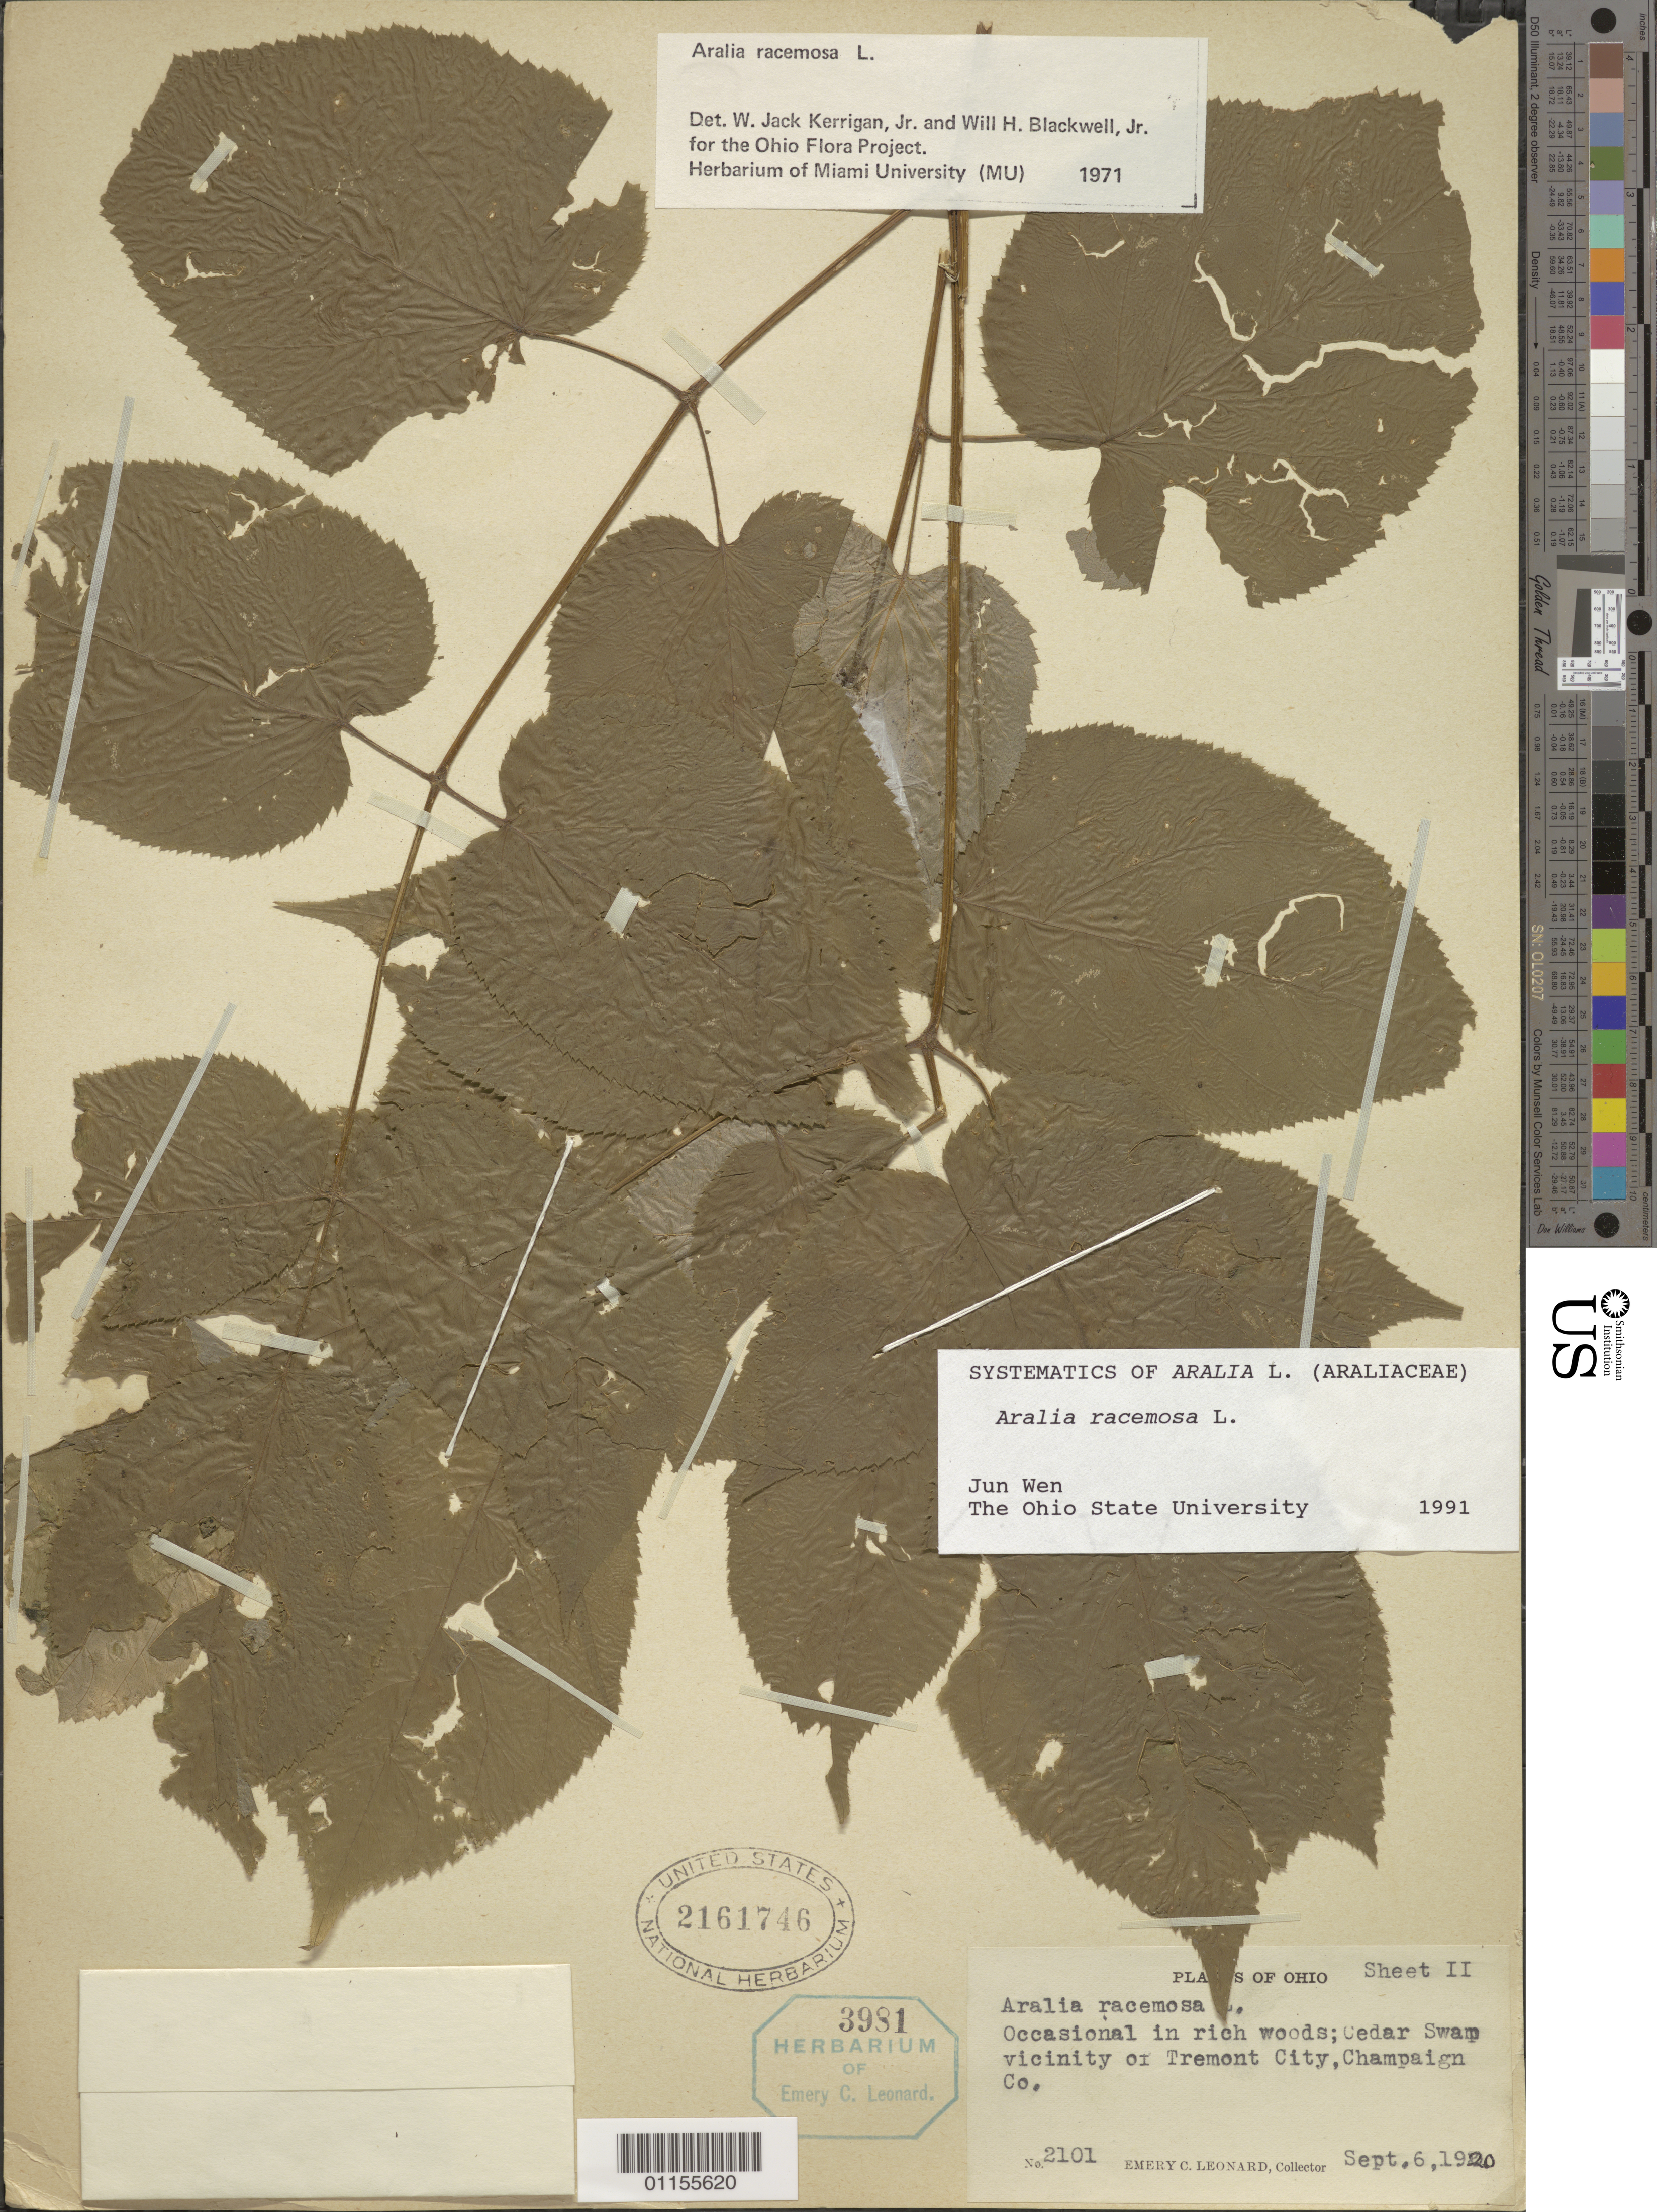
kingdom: Plantae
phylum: Tracheophyta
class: Magnoliopsida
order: Apiales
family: Araliaceae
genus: Aralia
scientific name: Aralia racemosa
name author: L.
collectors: E. C. Leonard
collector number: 2101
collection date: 1920-09-06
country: United States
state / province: Ohio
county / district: Champaign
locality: Cedar Swamp vicinity of Tremont City.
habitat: Occasional in rich woods.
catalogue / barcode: US 2161746